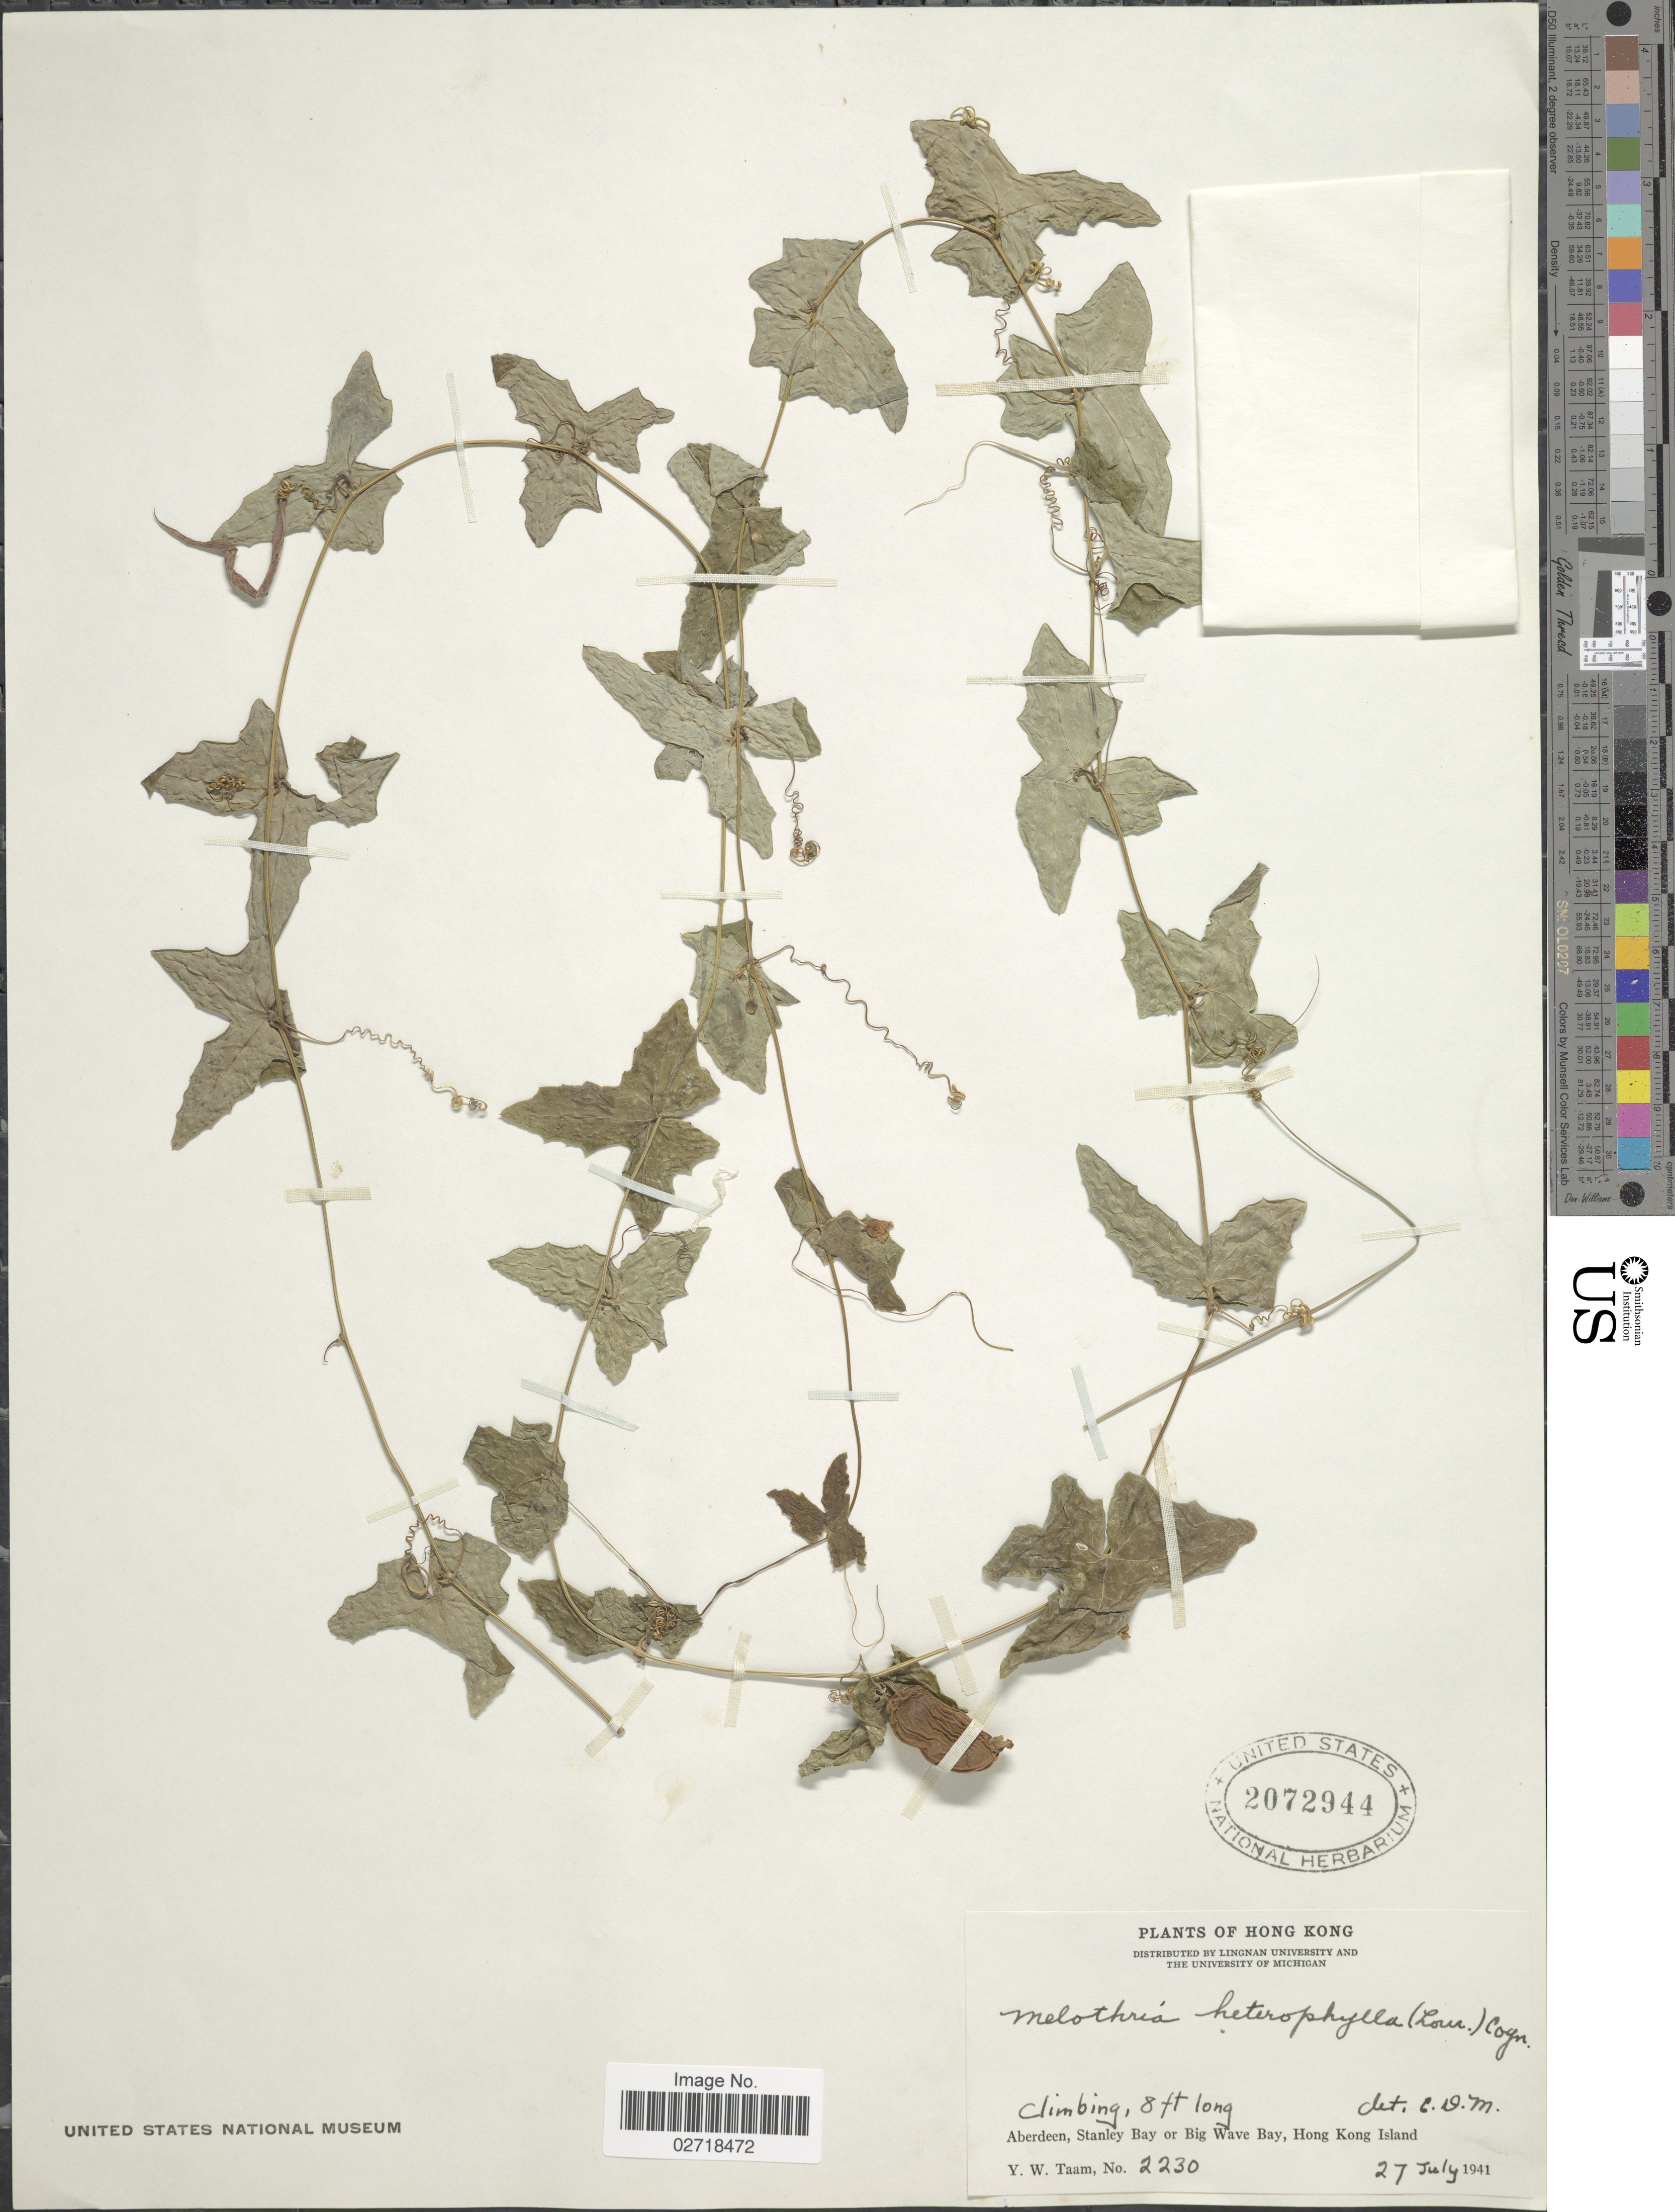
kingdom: Plantae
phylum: Tracheophyta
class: Magnoliopsida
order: Cucurbitales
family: Cucurbitaceae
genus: Solena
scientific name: Solena heterophylla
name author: Lour.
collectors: Y. W. Taam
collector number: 2230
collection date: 1941-07-27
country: China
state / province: Hong Kong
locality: Aberdeen Stanley Bay or Big Wave Bay, Hong Kong Island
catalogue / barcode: US 2072944